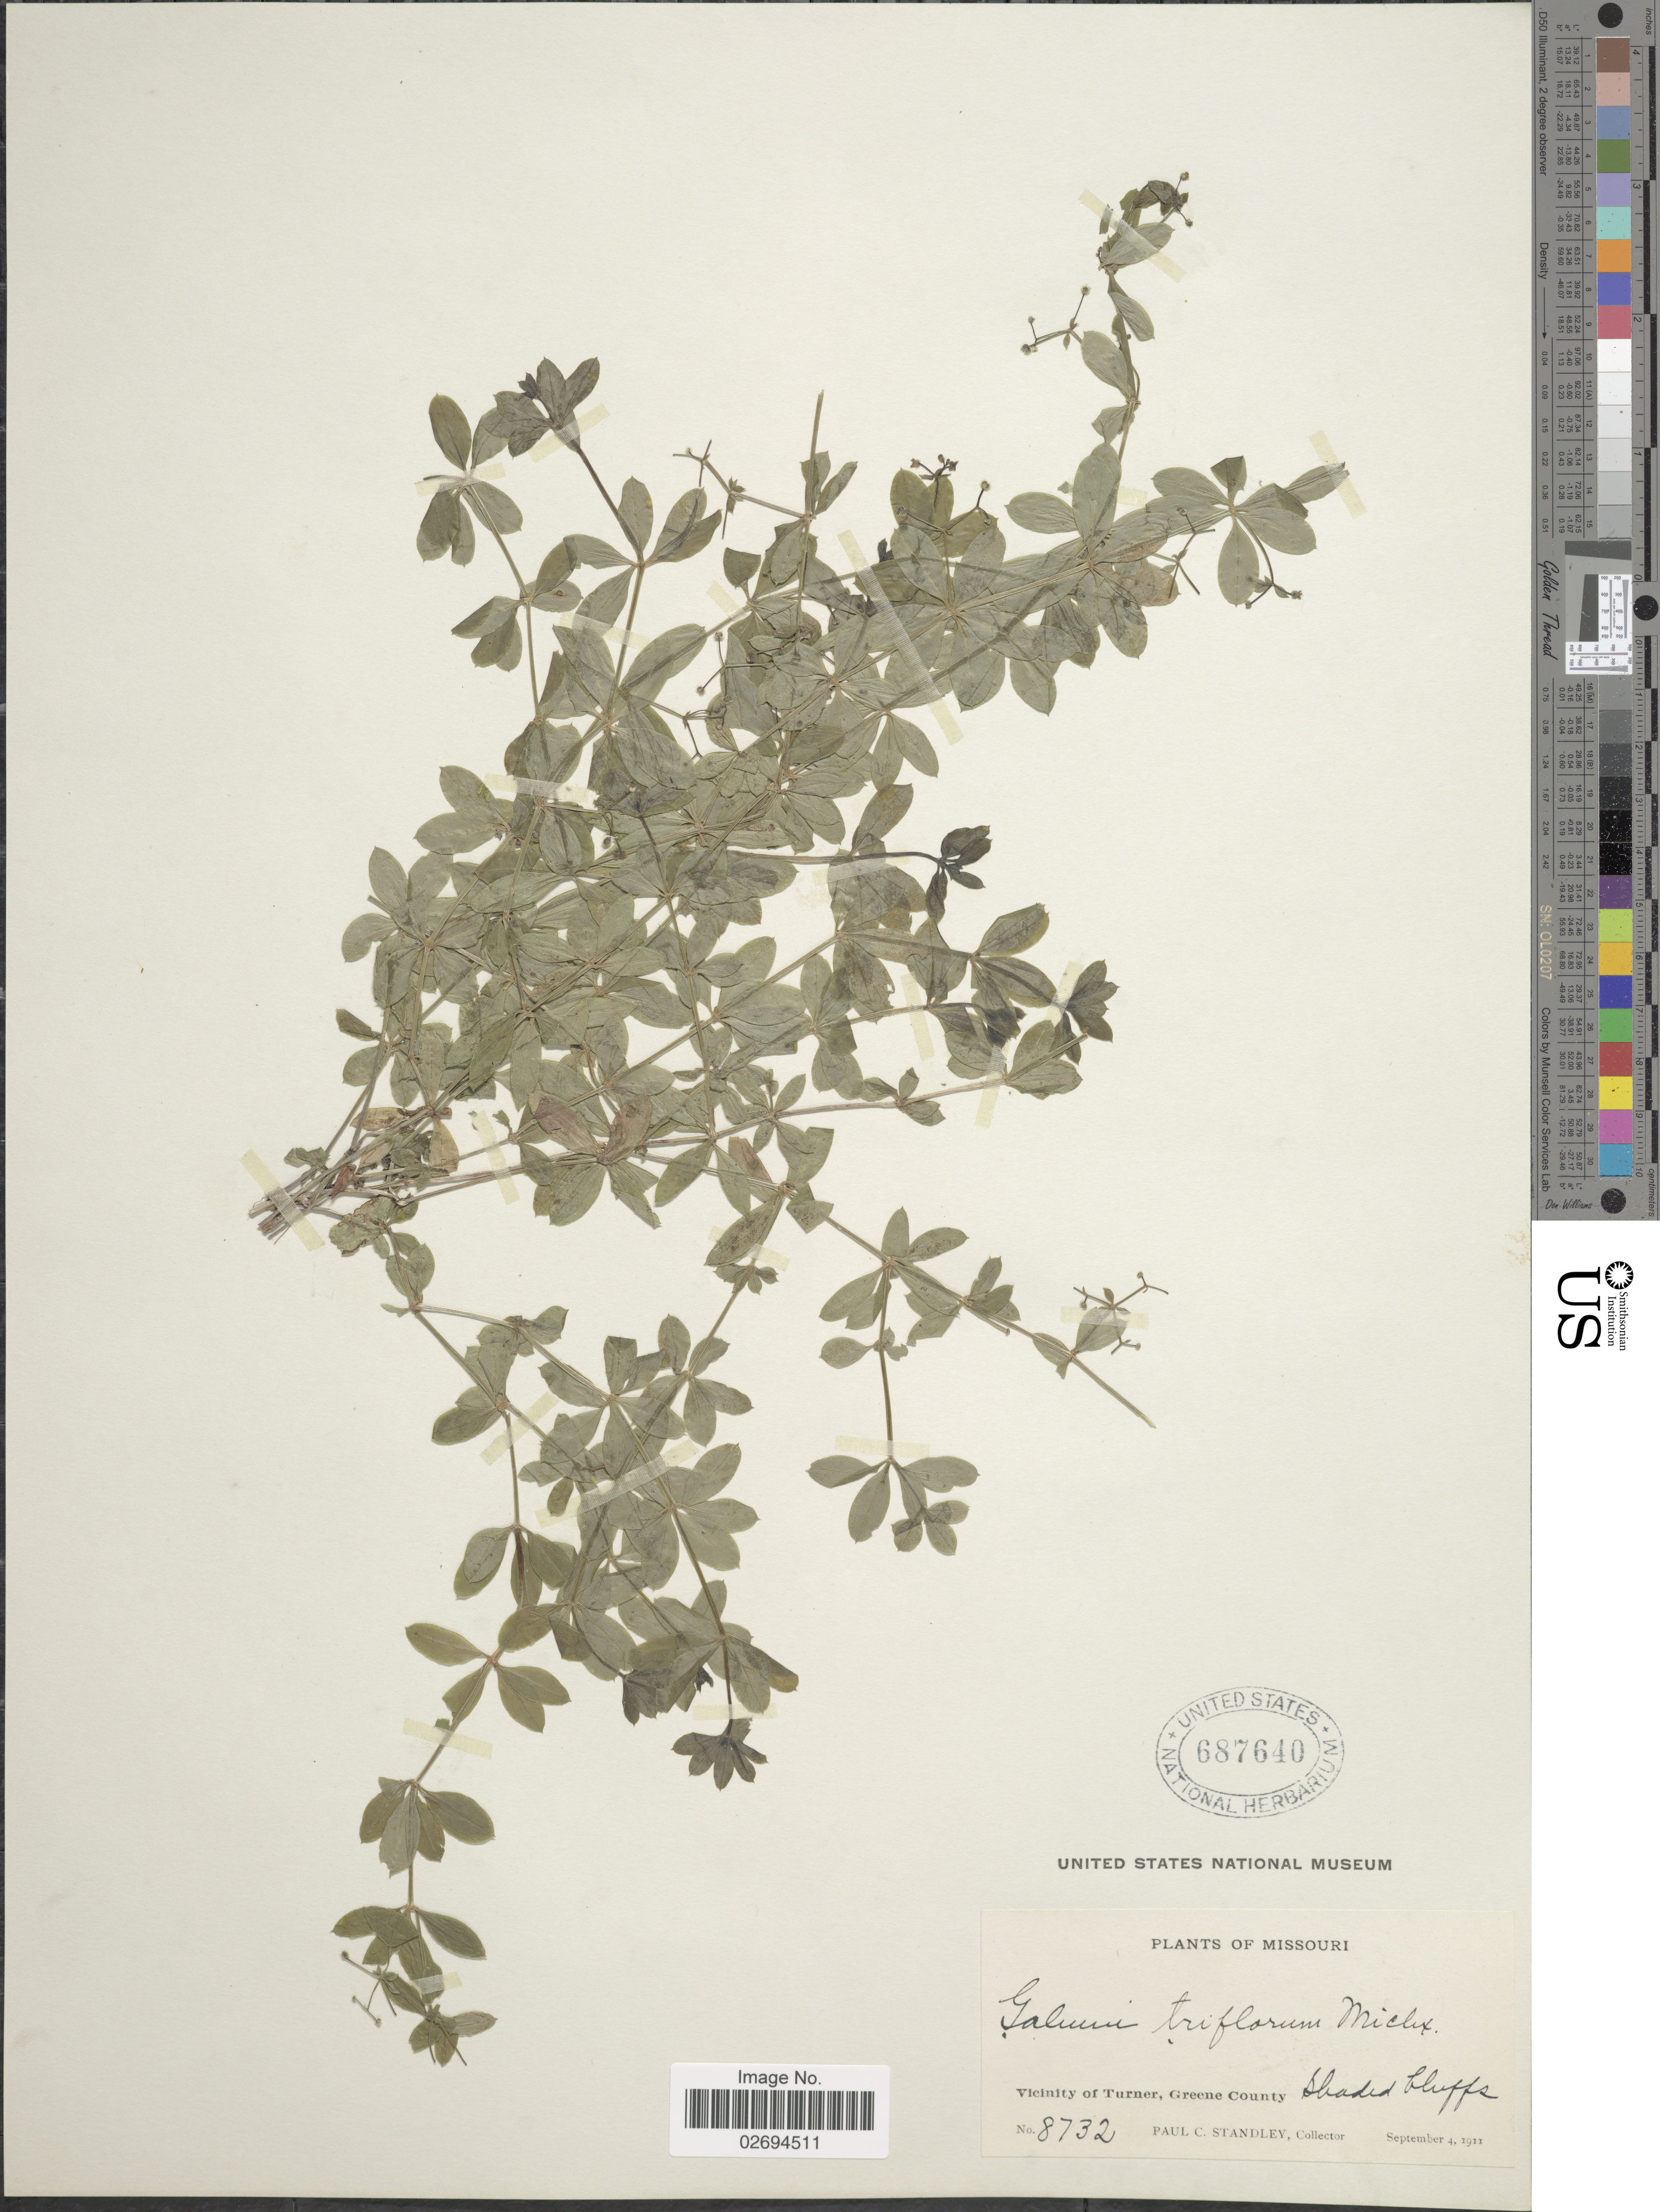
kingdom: Plantae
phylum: Tracheophyta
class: Magnoliopsida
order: Gentianales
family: Rubiaceae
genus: Galium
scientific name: Galium triflorum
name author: Michx.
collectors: P. C. Standley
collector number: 8732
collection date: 1911-09-04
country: United States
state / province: Missouri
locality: Vicinity of Turner, Greene County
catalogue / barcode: US 687640